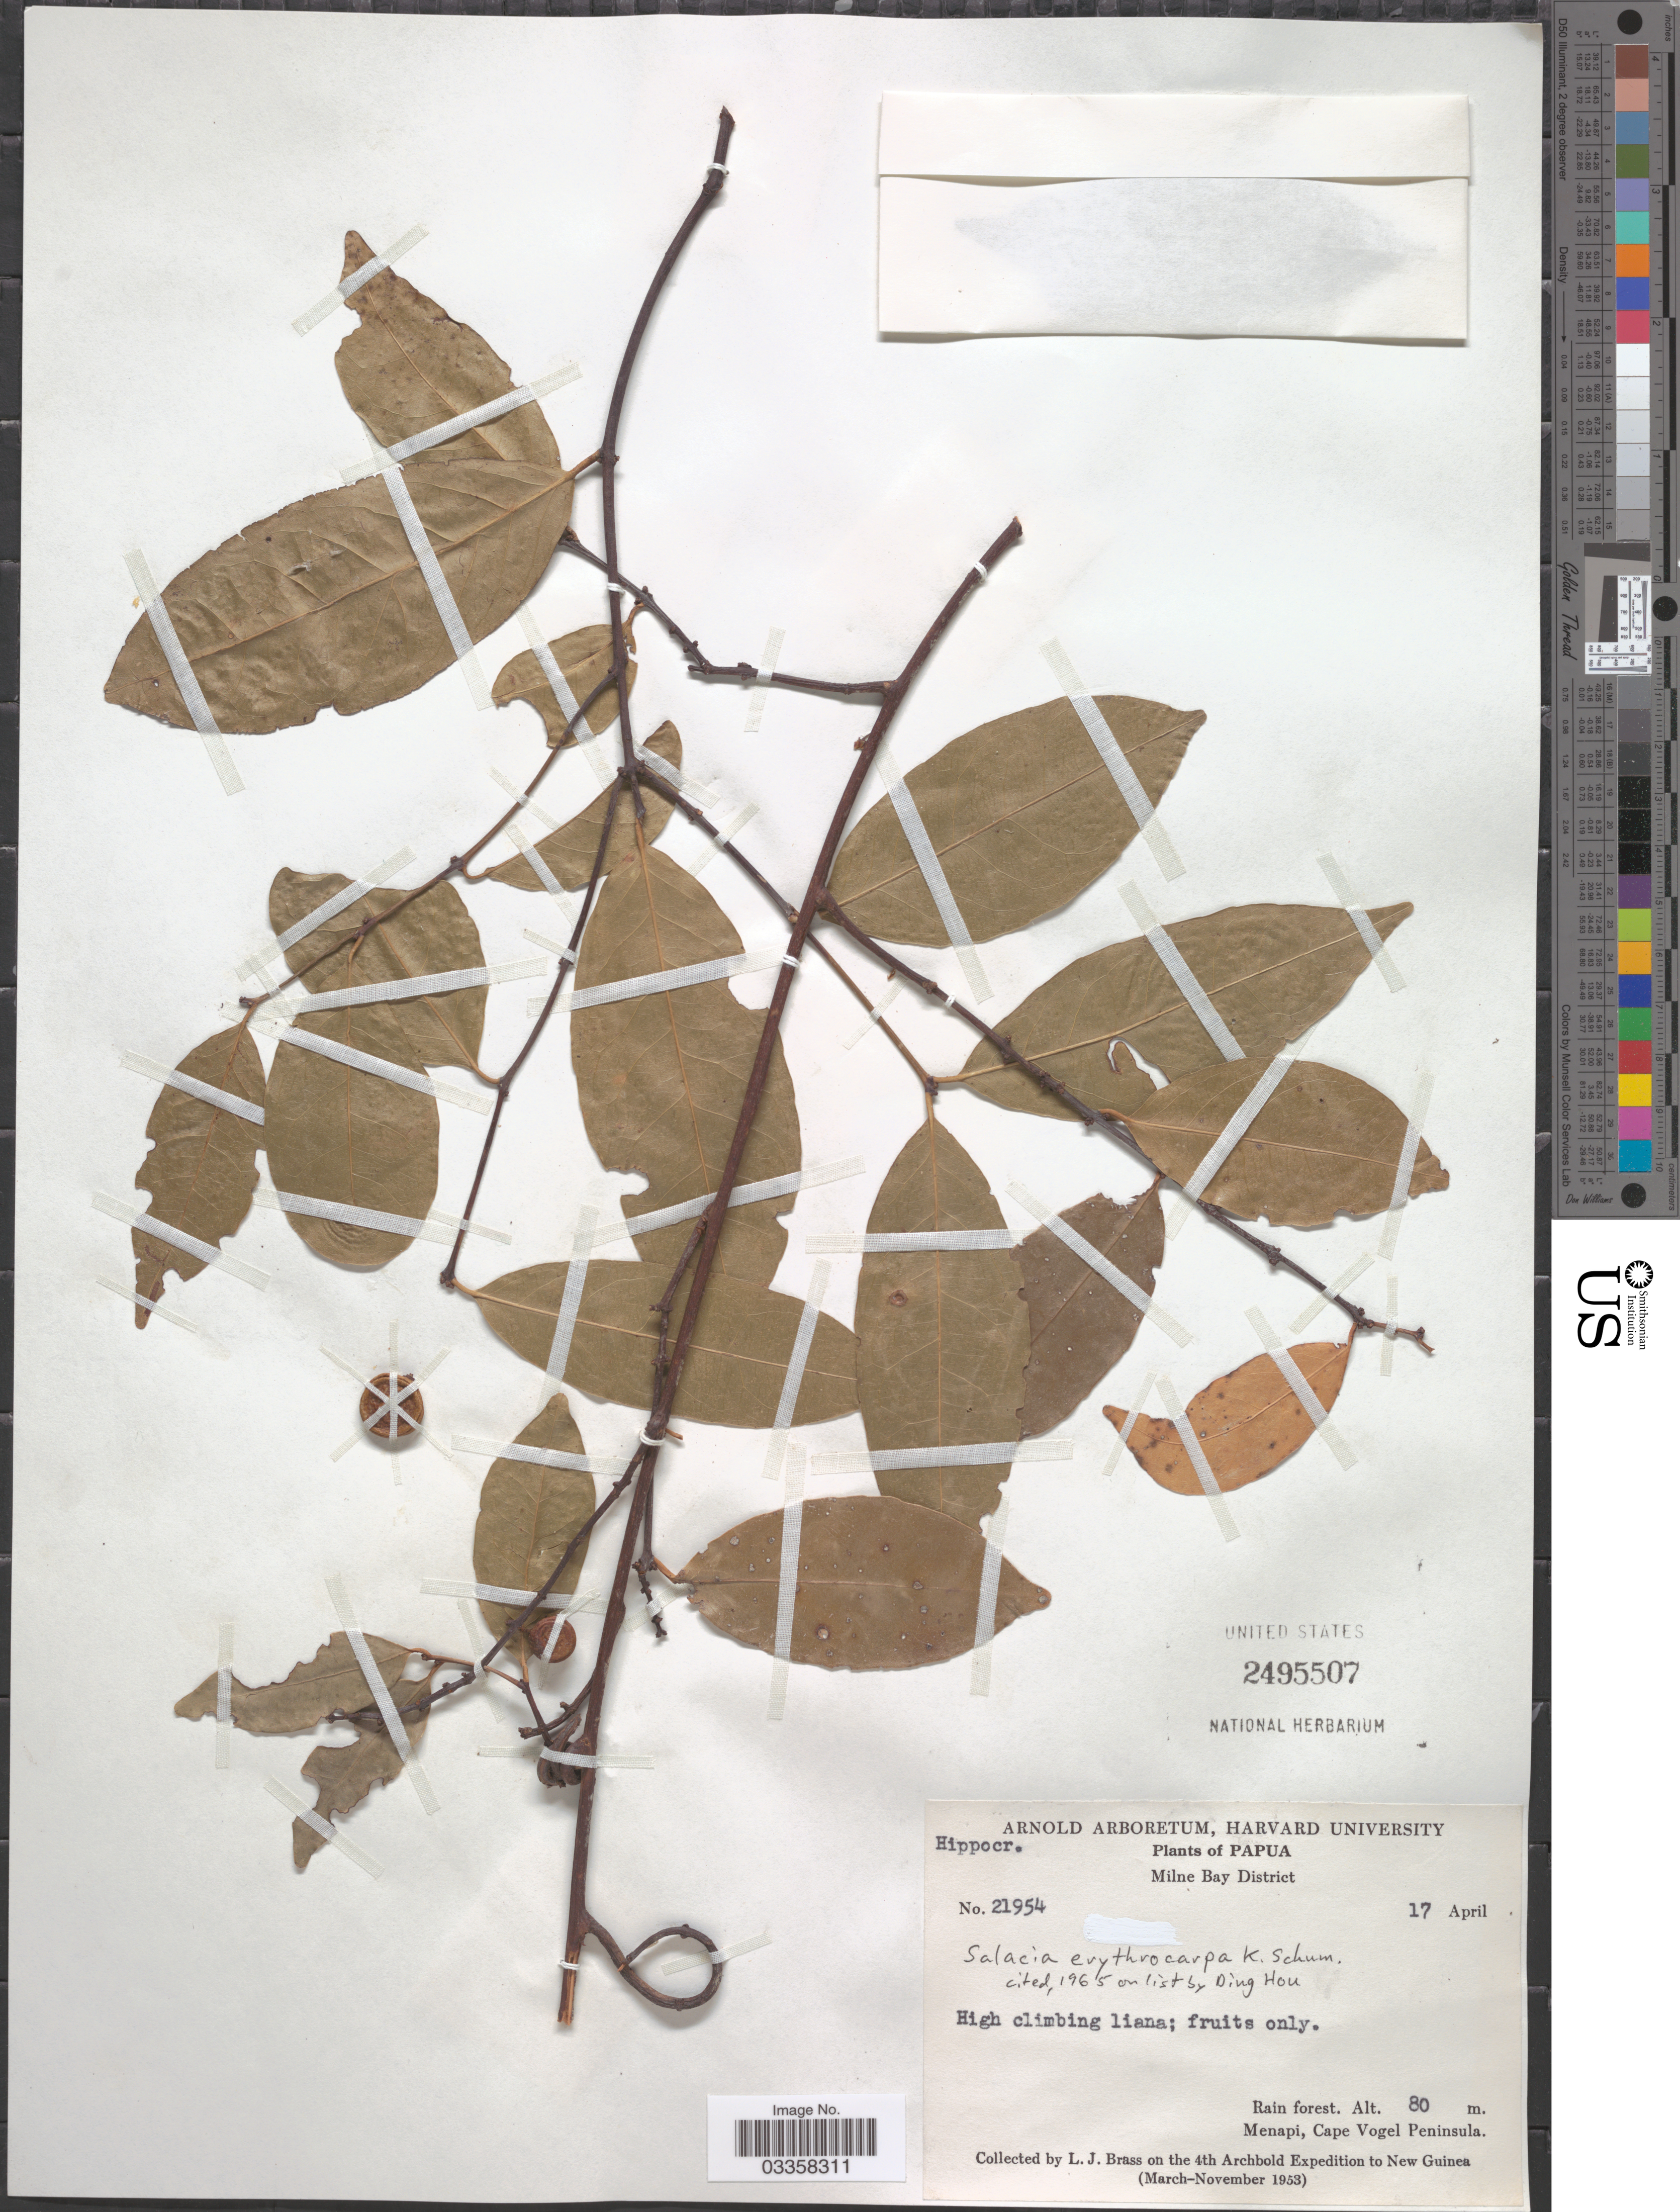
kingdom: Plantae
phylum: Tracheophyta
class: Magnoliopsida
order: Celastrales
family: Celastraceae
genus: Salacia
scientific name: Salacia erythrocarpa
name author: K. Schum.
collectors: L. J. Brass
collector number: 21954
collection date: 1953-04-17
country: Papua New Guinea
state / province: Milne Bay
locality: Papua. Milne Bay District. Menapi, Cape Vogel Peninsula. New Guinea.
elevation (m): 80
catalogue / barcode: US 2495507